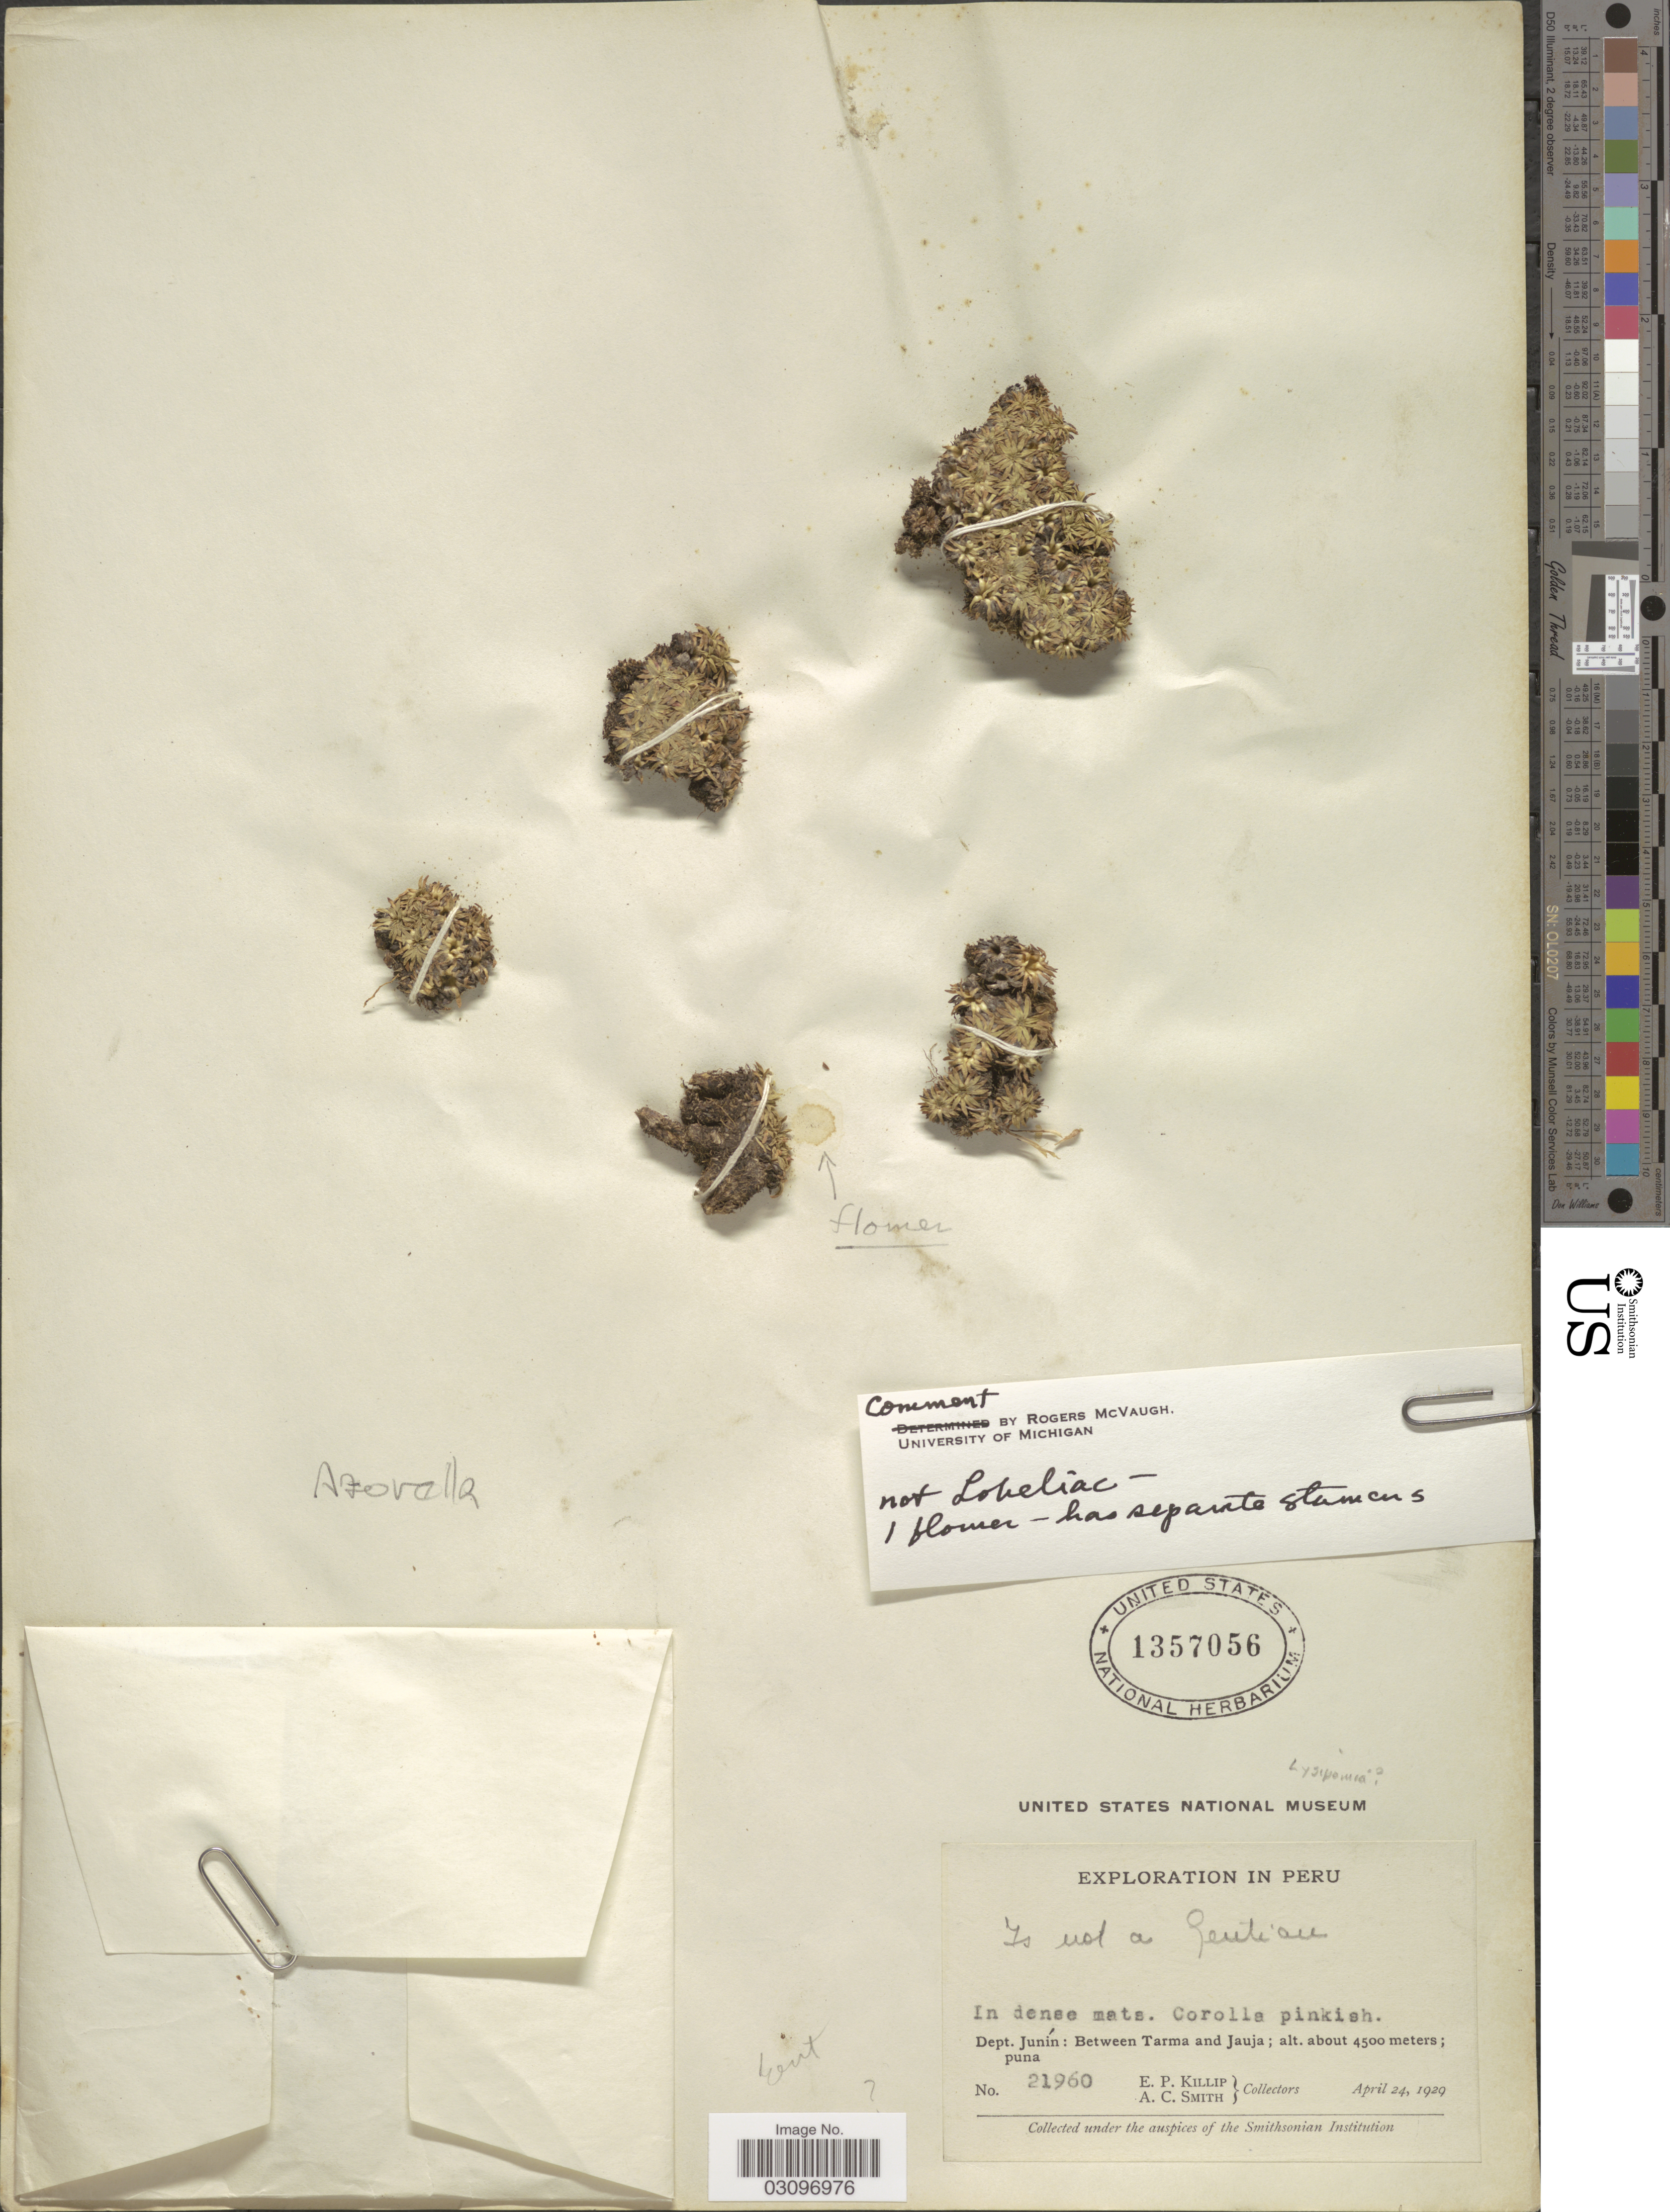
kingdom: Plantae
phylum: Tracheophyta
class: Magnoliopsida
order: Apiales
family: Apiaceae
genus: Azorella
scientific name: Azorella sp.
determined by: Mendoza, M.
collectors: E. P. Killip & A. C. Smith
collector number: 21960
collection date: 1929-04-24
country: Peru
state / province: Junín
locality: Dept. Junín: Between Tarma and Jauja.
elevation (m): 4500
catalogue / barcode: US 1357056